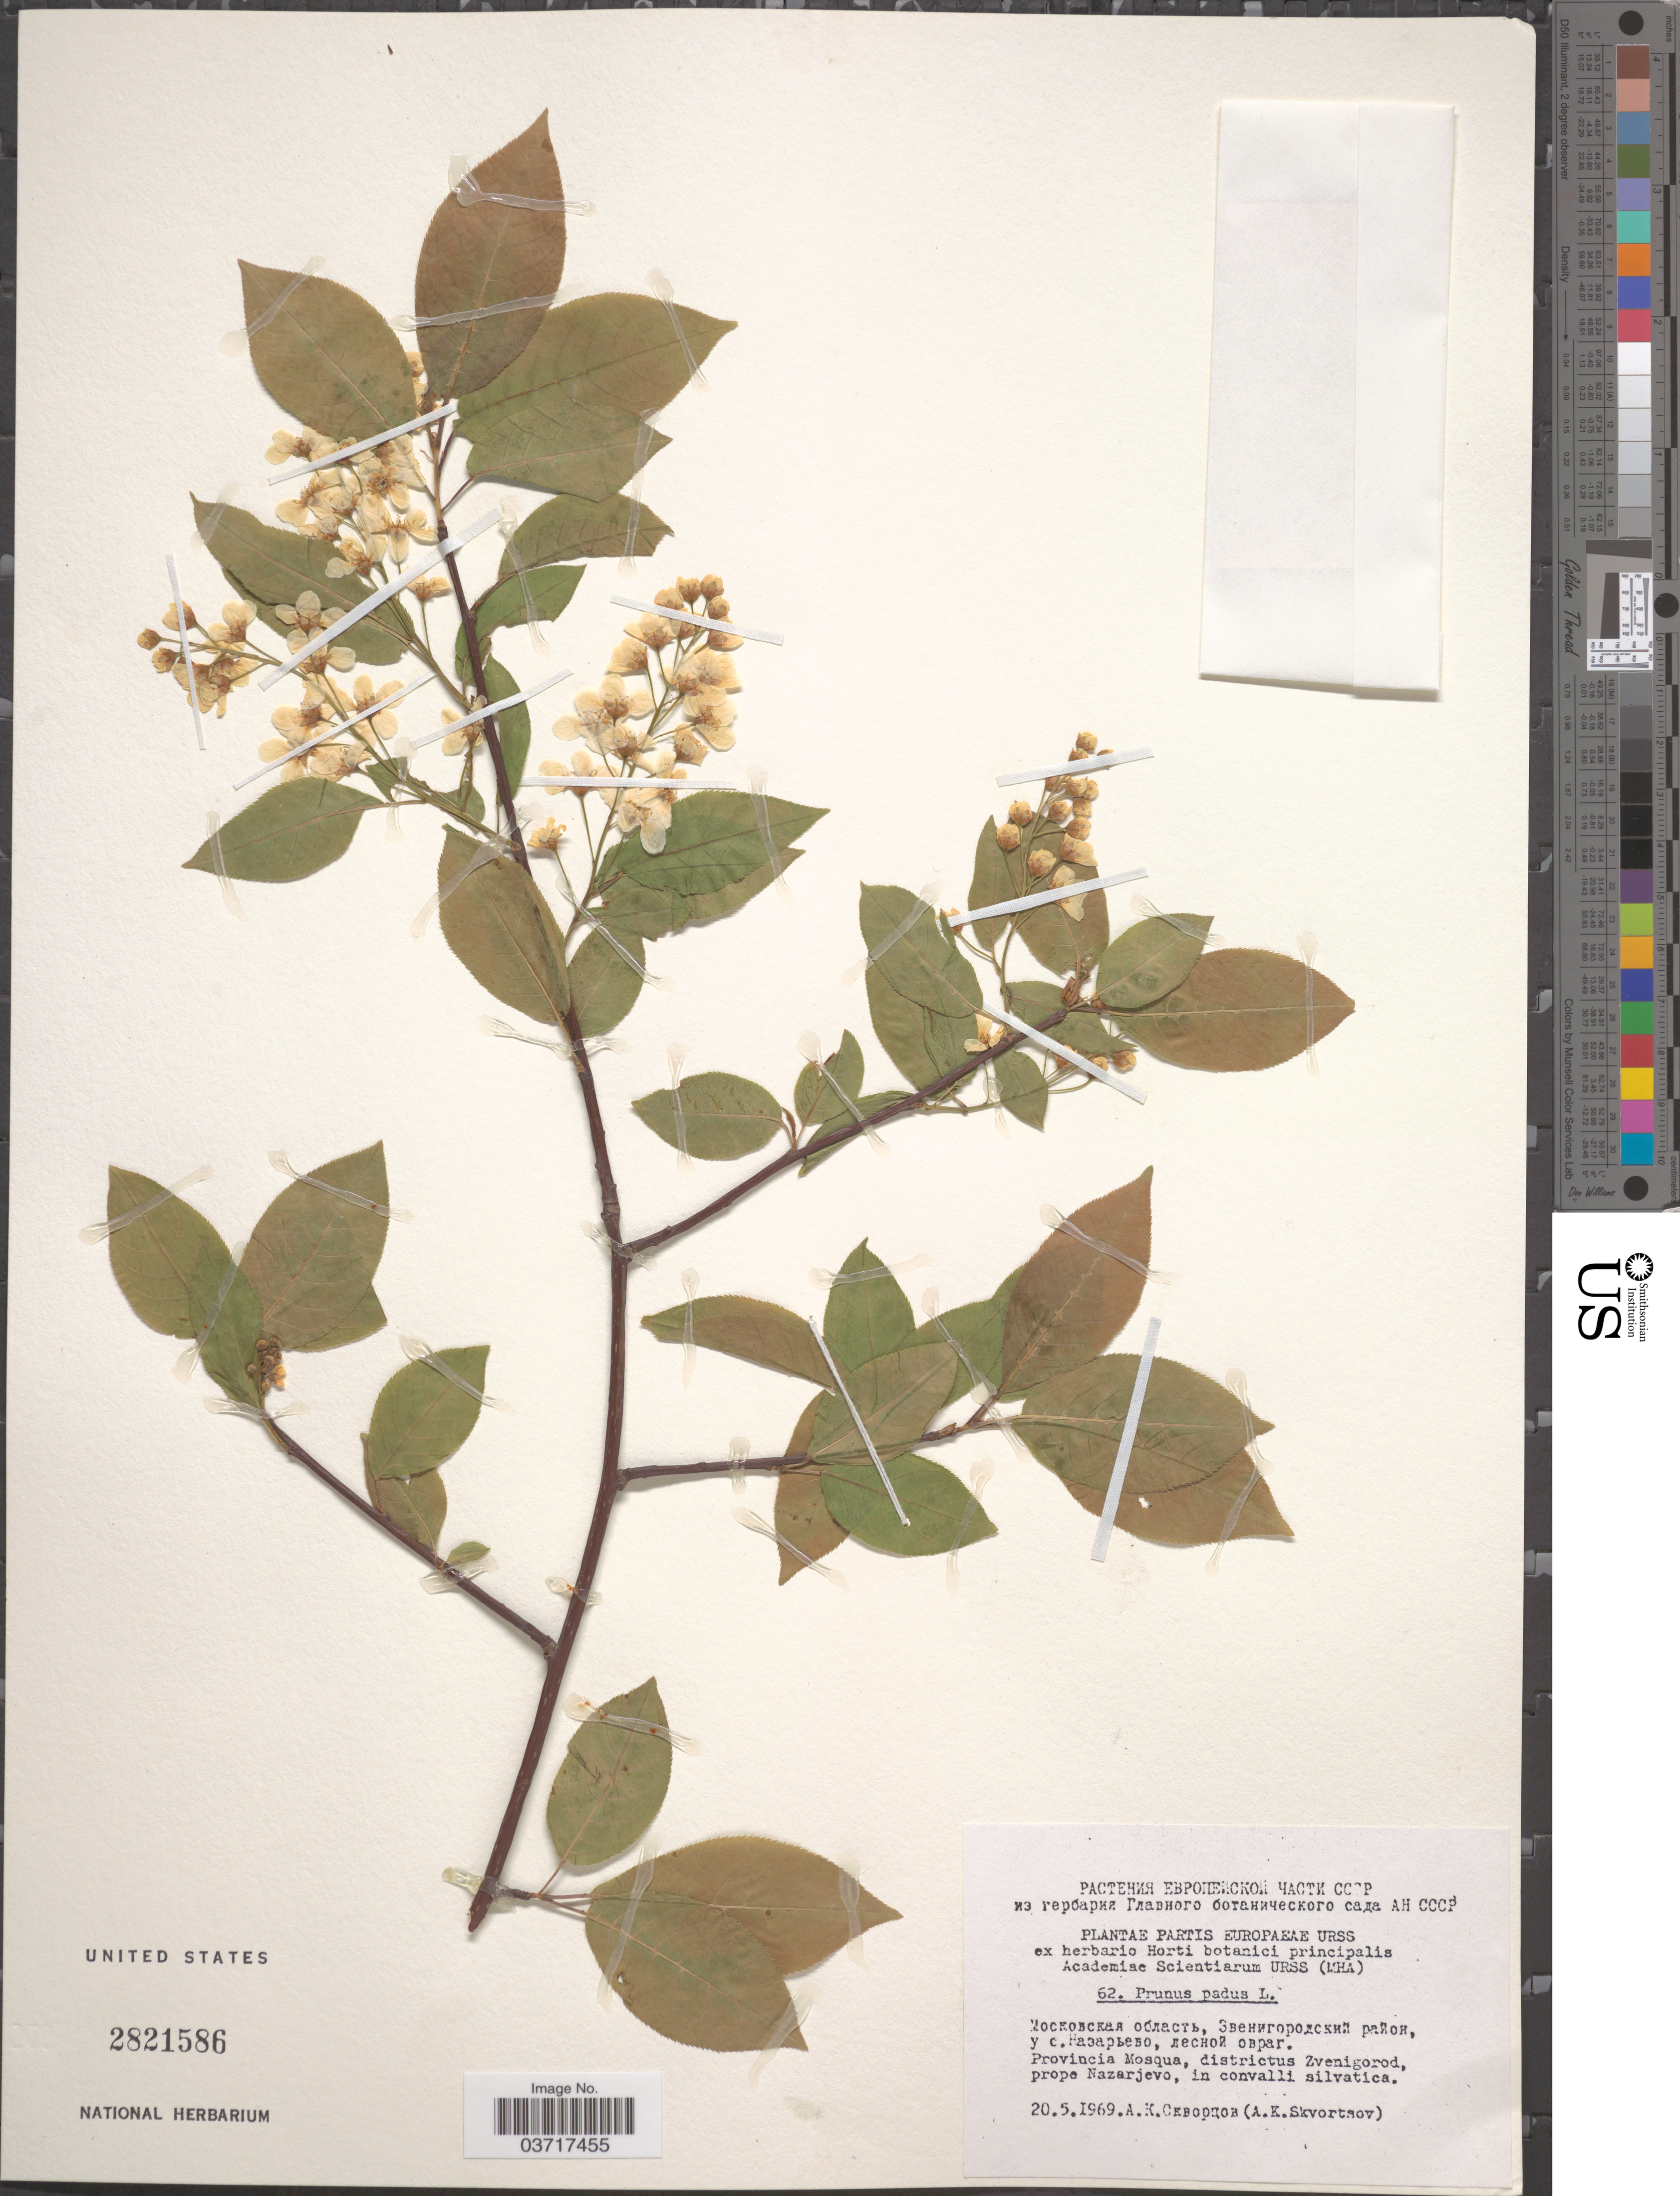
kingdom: Plantae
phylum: Tracheophyta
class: Magnoliopsida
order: Rosales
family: Rosaceae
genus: Prunus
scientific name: Prunus padus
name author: L.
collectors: A. K. Skvortsov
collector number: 62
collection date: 1969-05-20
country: Russian Federation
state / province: Moscow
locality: Provincia Mosqua, districtus Zvenigorod, prope Nazarjevo, in convalli silvatica.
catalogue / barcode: US 2821586